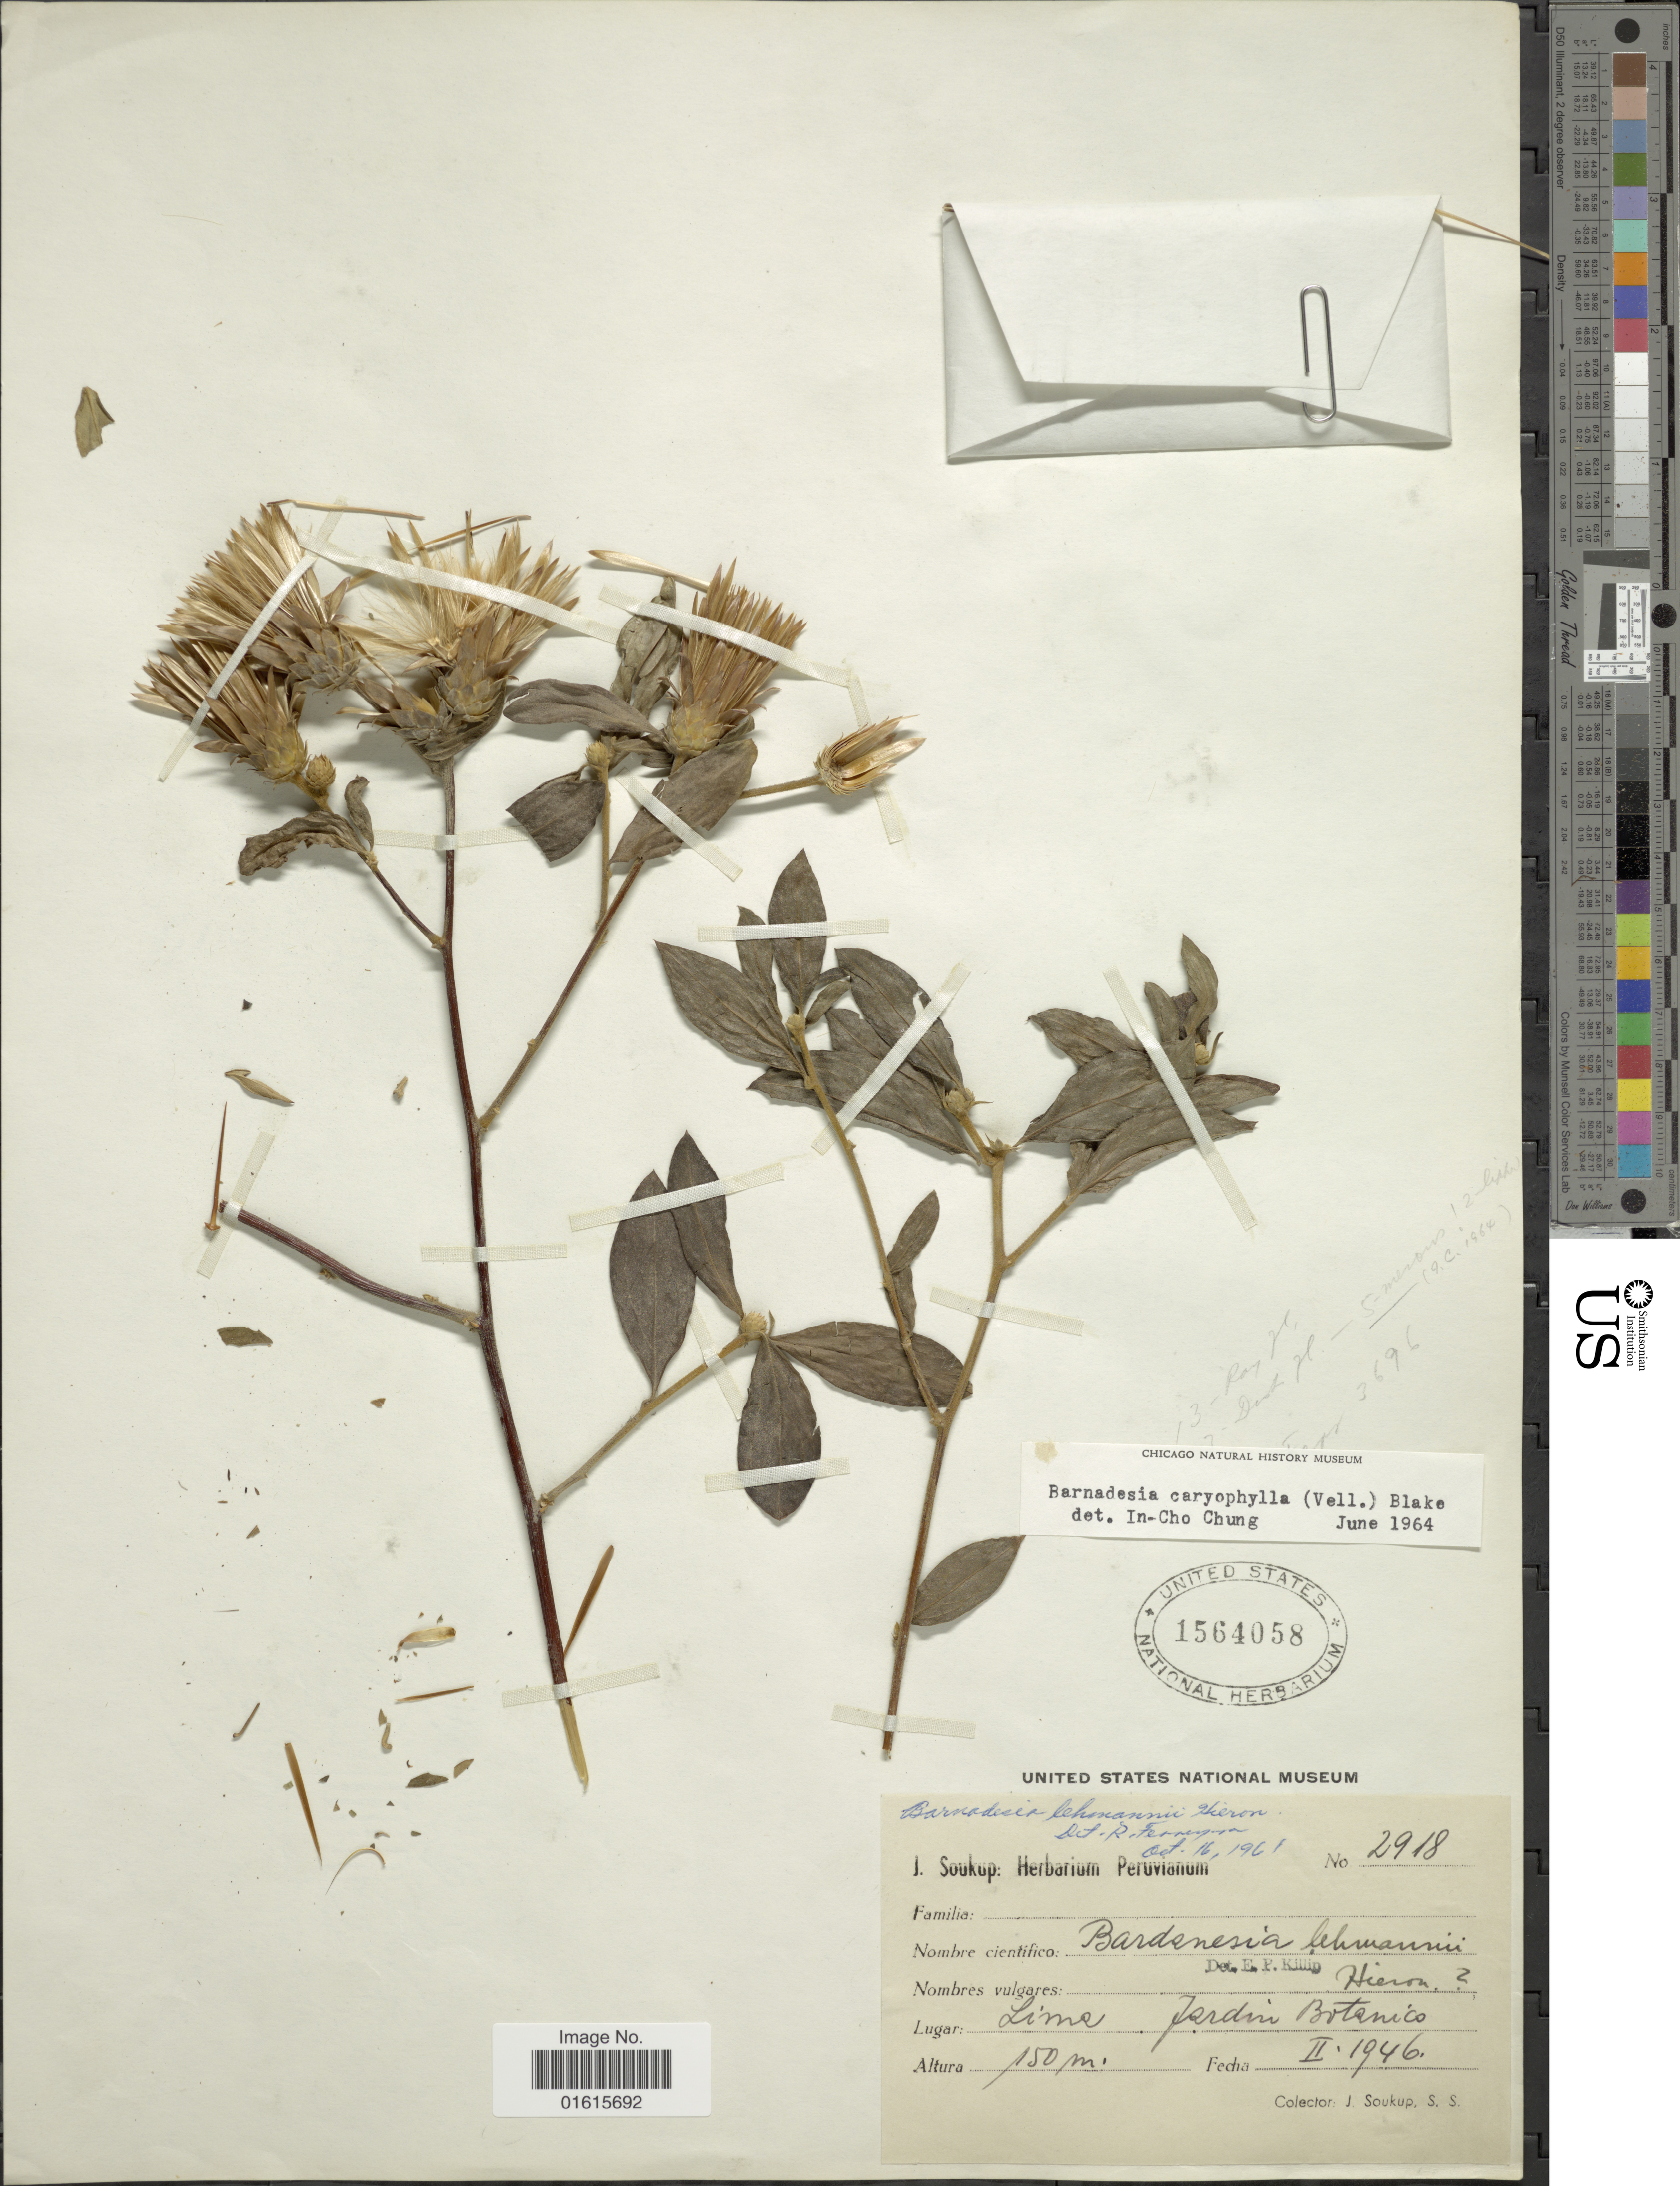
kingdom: Plantae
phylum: Tracheophyta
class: Magnoliopsida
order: Asterales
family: Asteraceae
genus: Barnadesia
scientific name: Barnadesia caryophylla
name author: (Vell.) S.F. Blake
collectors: J. Soukup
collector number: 2918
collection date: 1946-02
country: Peru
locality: Lima, Jardin Botanico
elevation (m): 150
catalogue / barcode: US 1564058